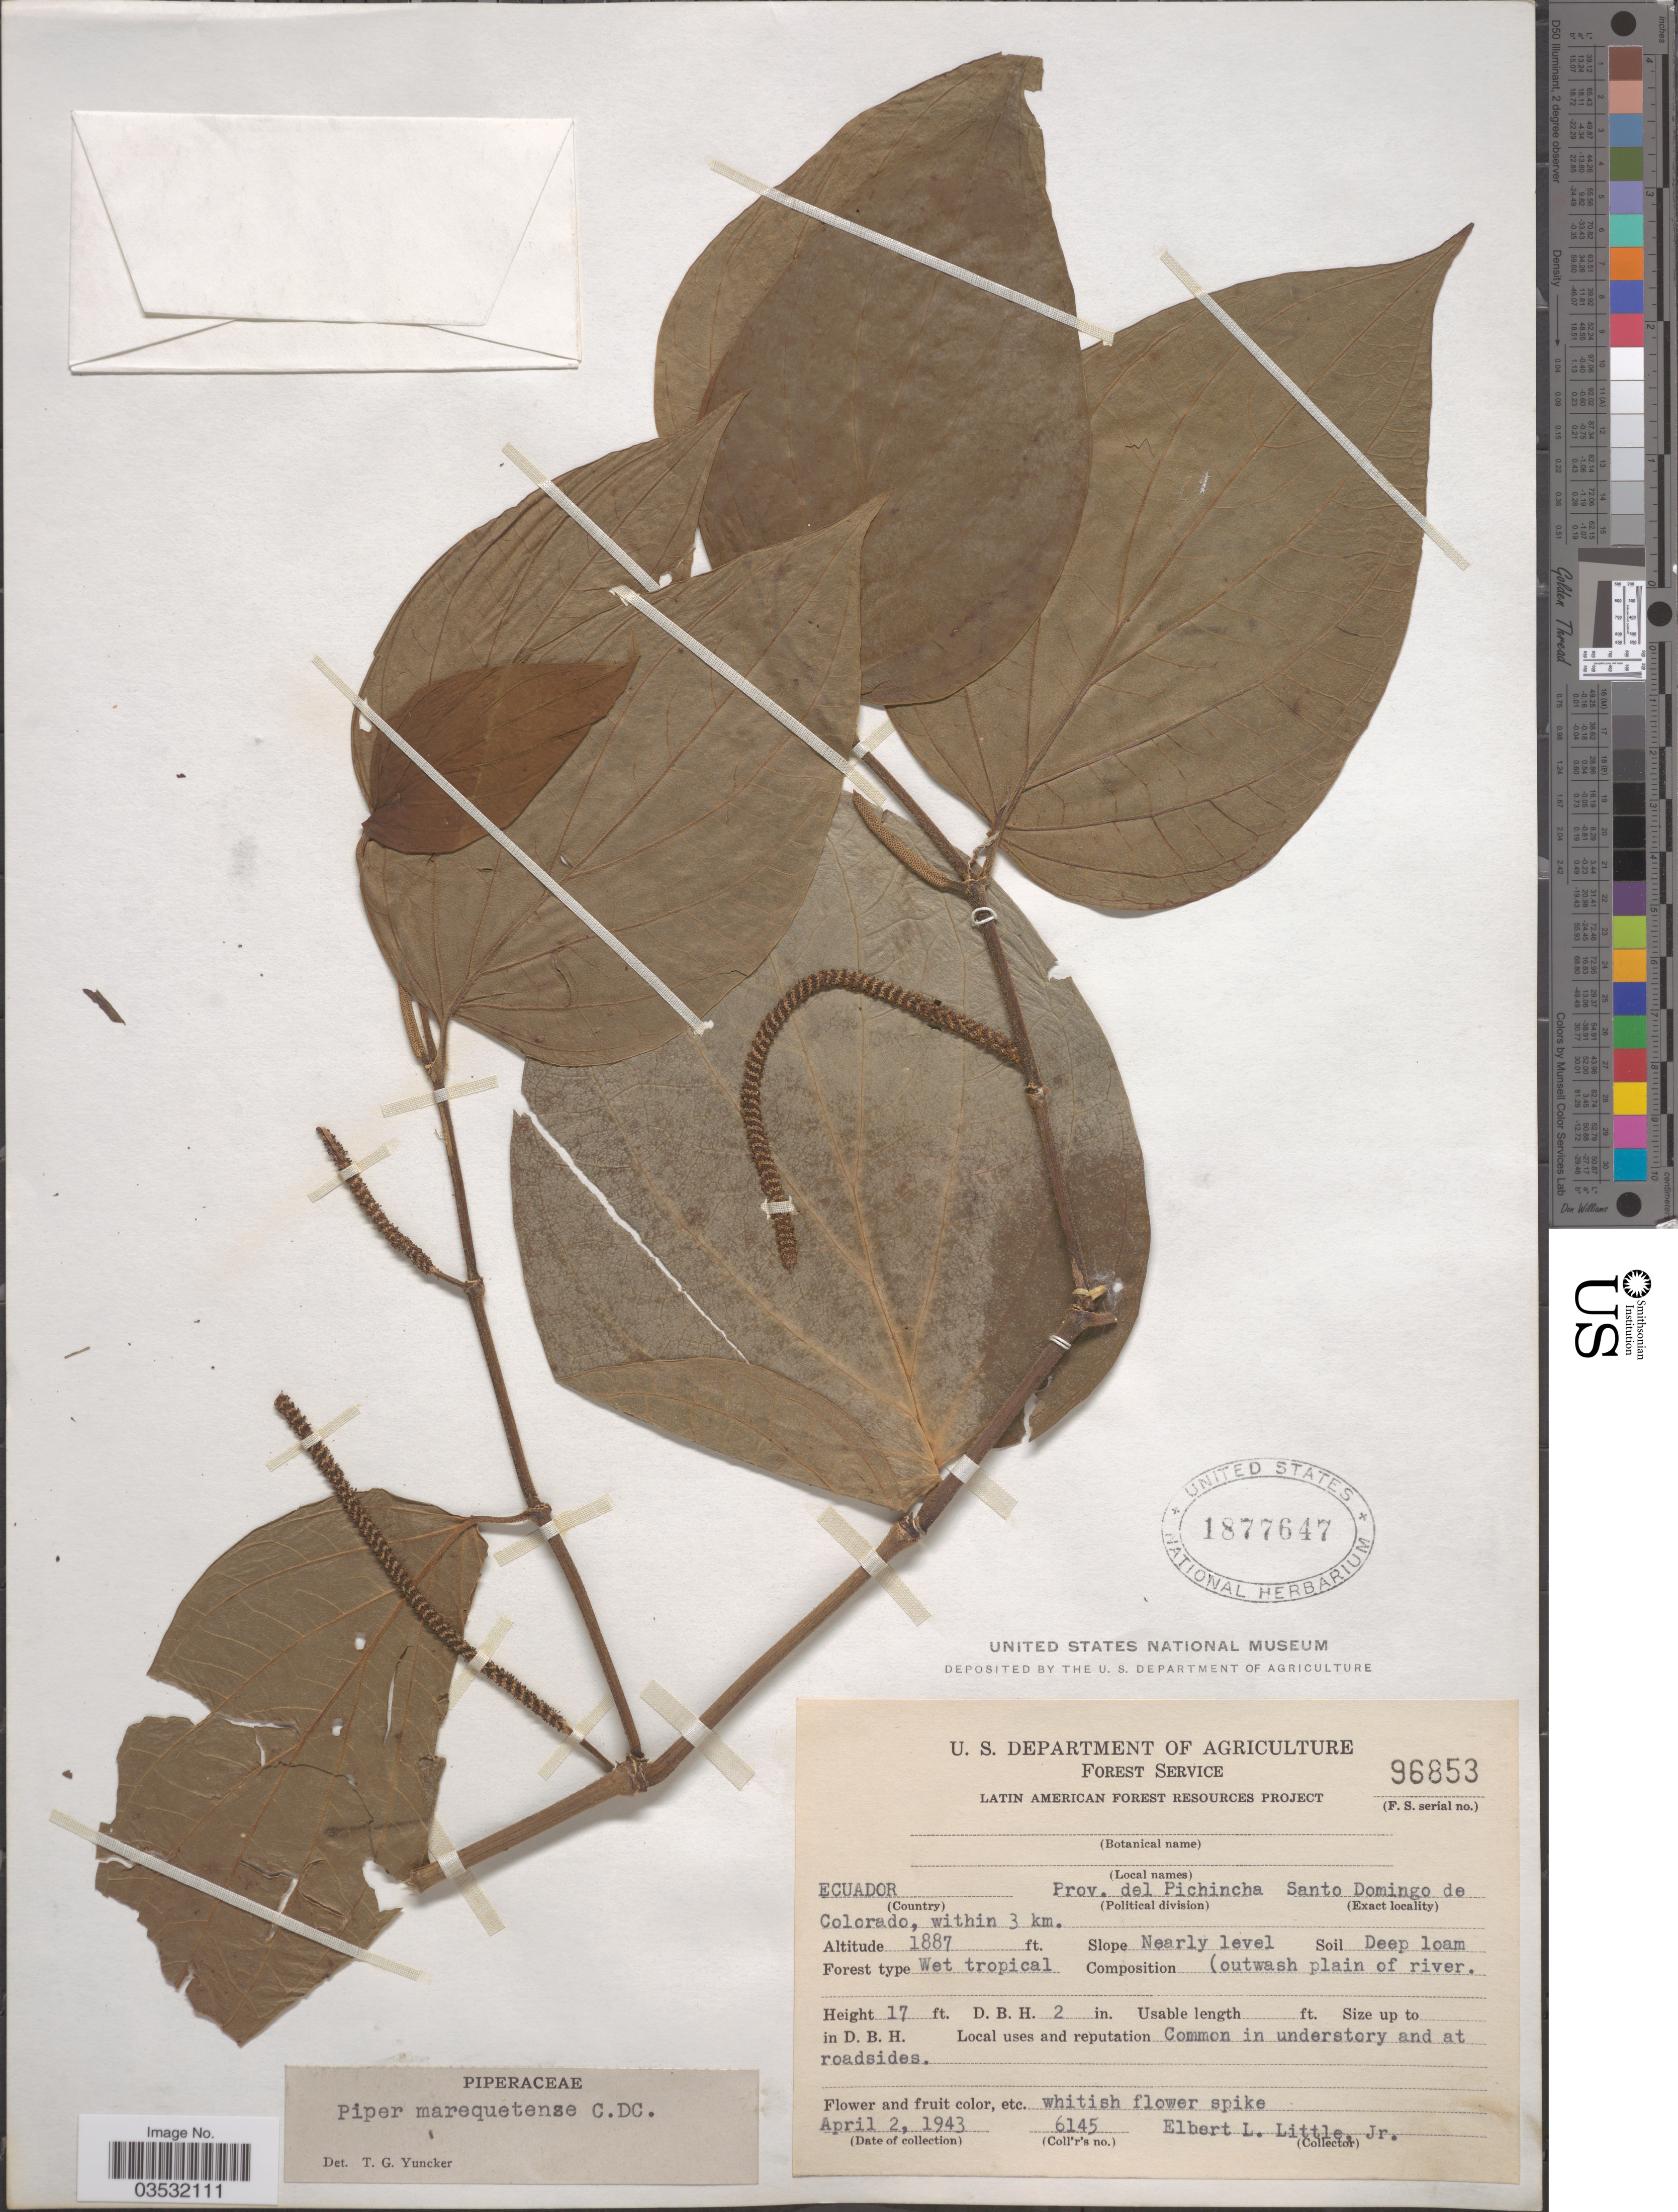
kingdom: Plantae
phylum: Tracheophyta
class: Magnoliopsida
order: Piperales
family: Piperaceae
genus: Piper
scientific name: Piper marequitense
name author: C. DC.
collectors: E. L. Little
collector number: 6145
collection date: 1943-04-02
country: Ecuador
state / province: Pichincha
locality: Santo Domingo de Colorado, within 3 km. Slope nearly level.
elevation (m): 575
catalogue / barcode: US 1877647